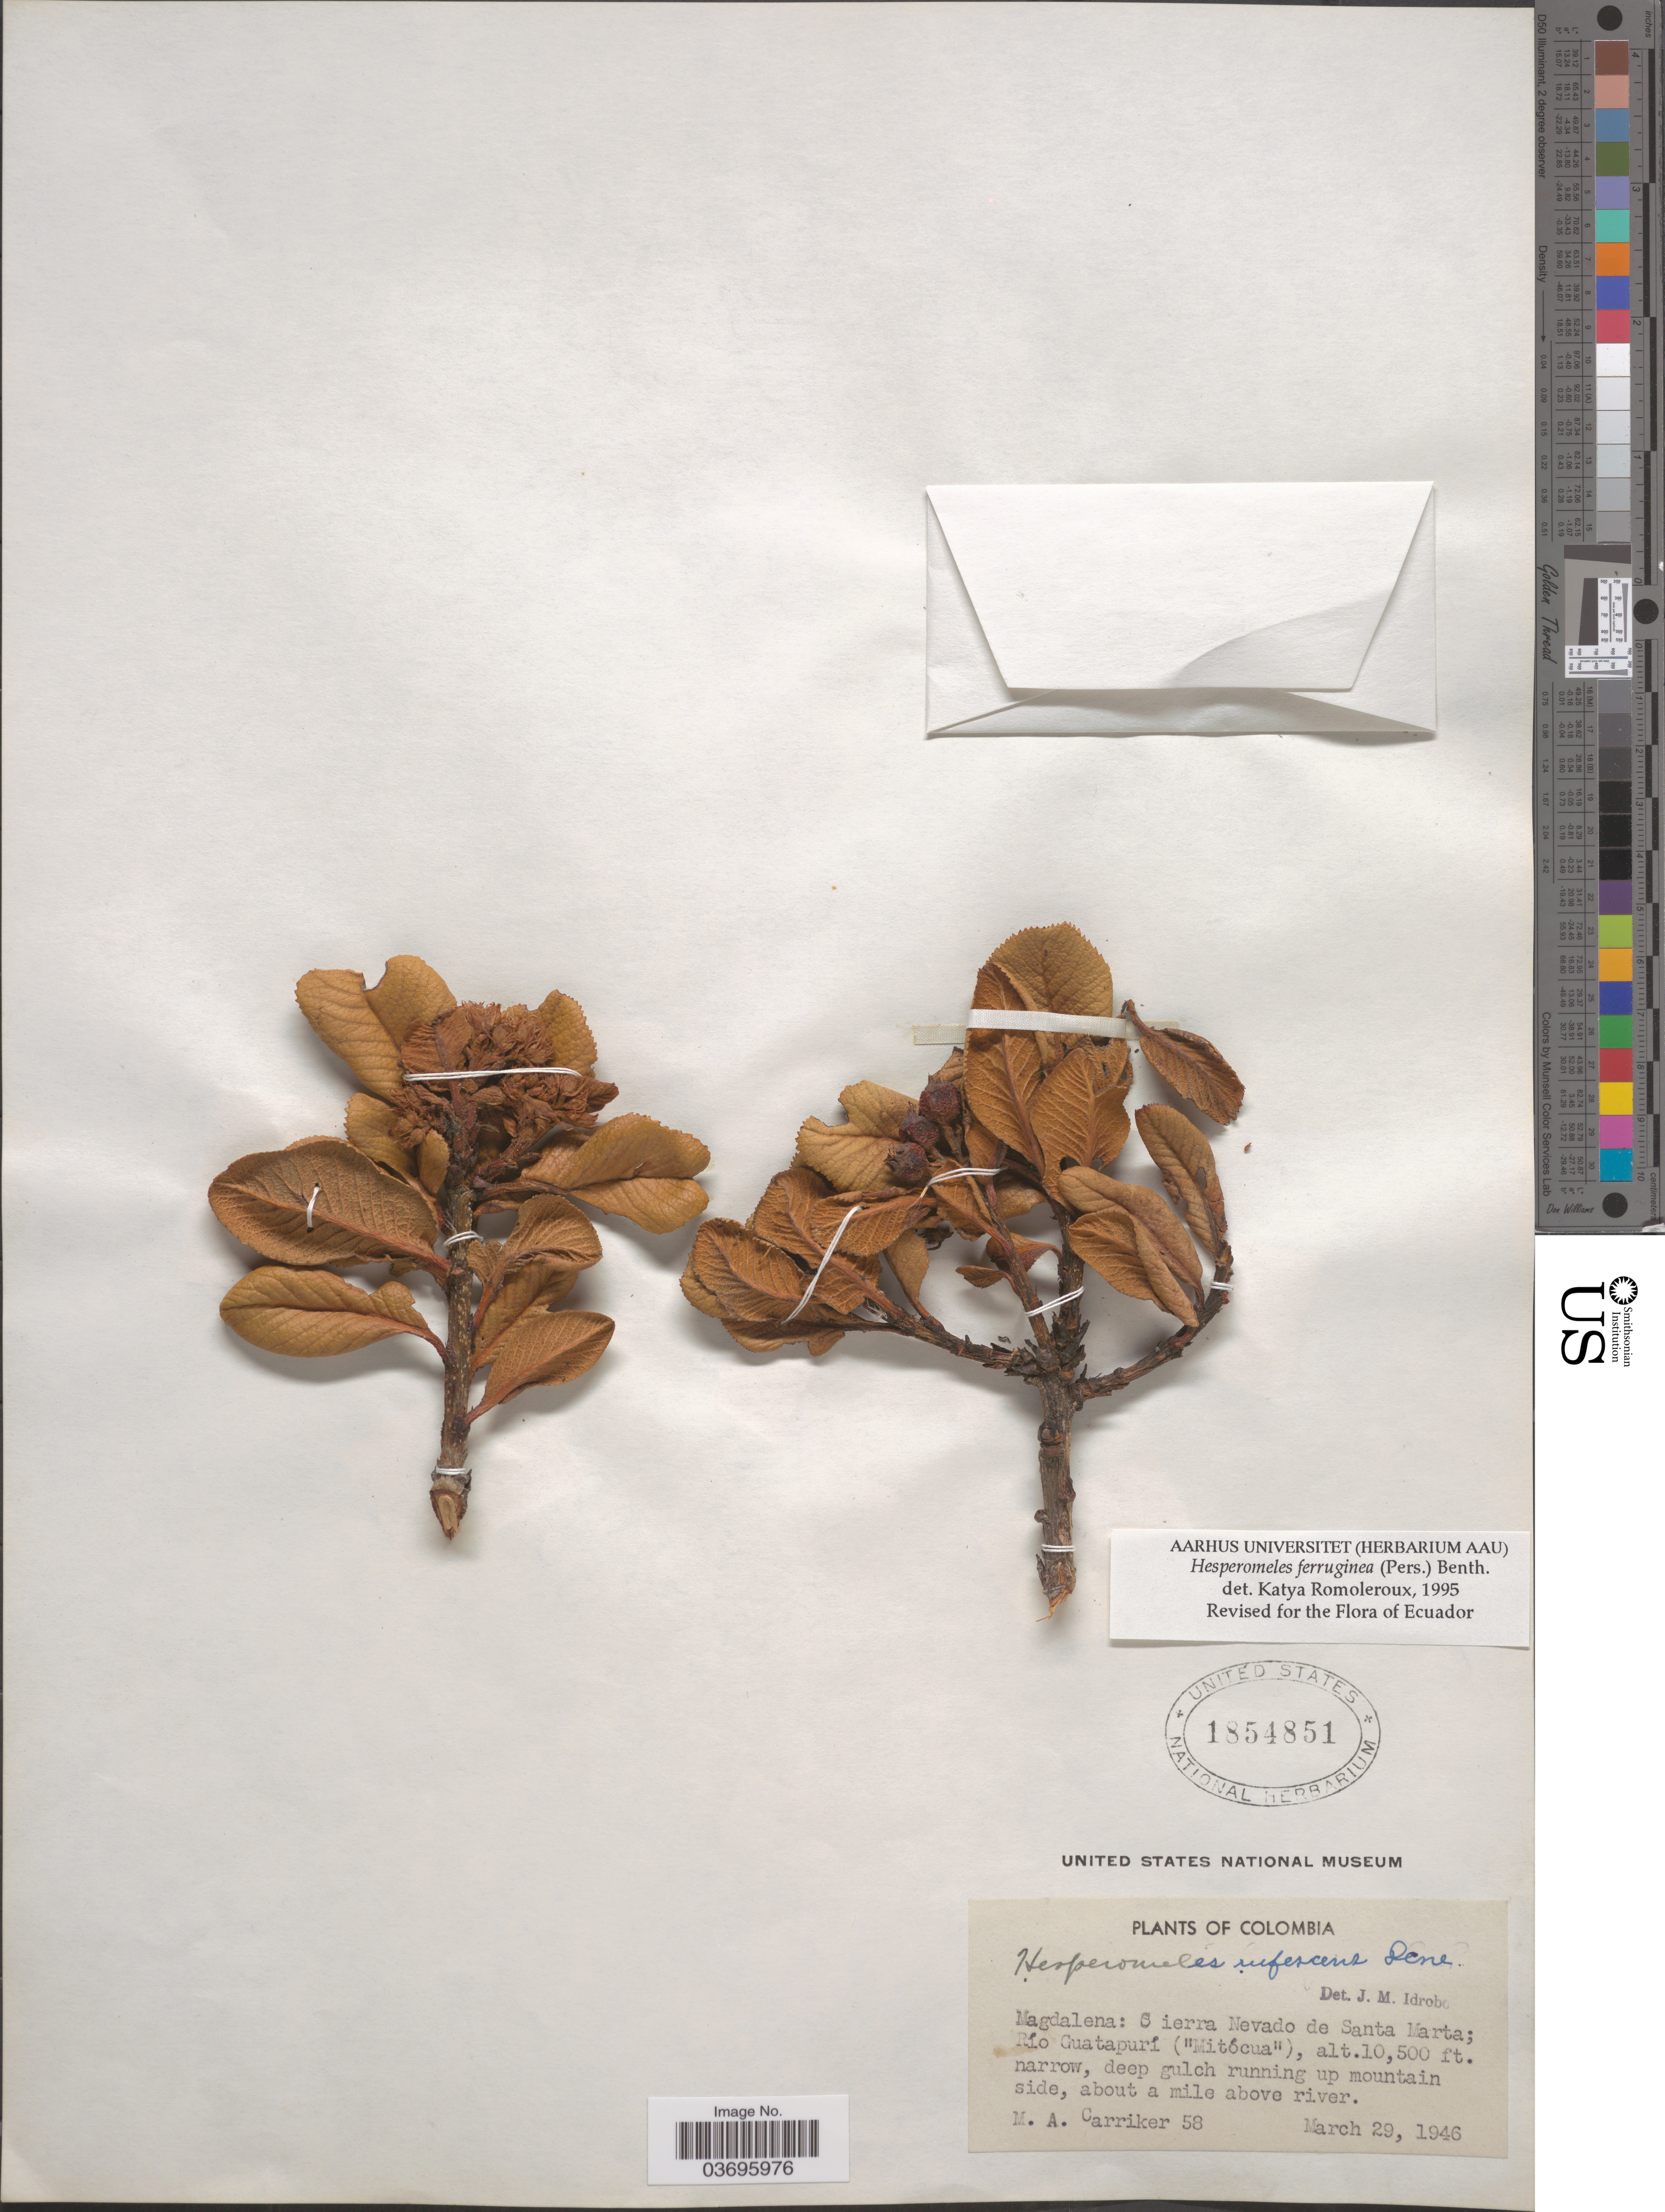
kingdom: Plantae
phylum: Tracheophyta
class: Magnoliopsida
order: Rosales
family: Rosaceae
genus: Hesperomeles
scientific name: Hesperomeles ferruginea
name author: (Juss. ex Pers.) Benth.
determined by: Romoleroux, K.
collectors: M. A. Carriker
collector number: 58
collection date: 1946-03-29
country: Colombia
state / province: Magdalena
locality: Sierra Nevado de Santa Marta; Río Guatapurí ("Mitócua").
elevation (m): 3200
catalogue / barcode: US 1854851